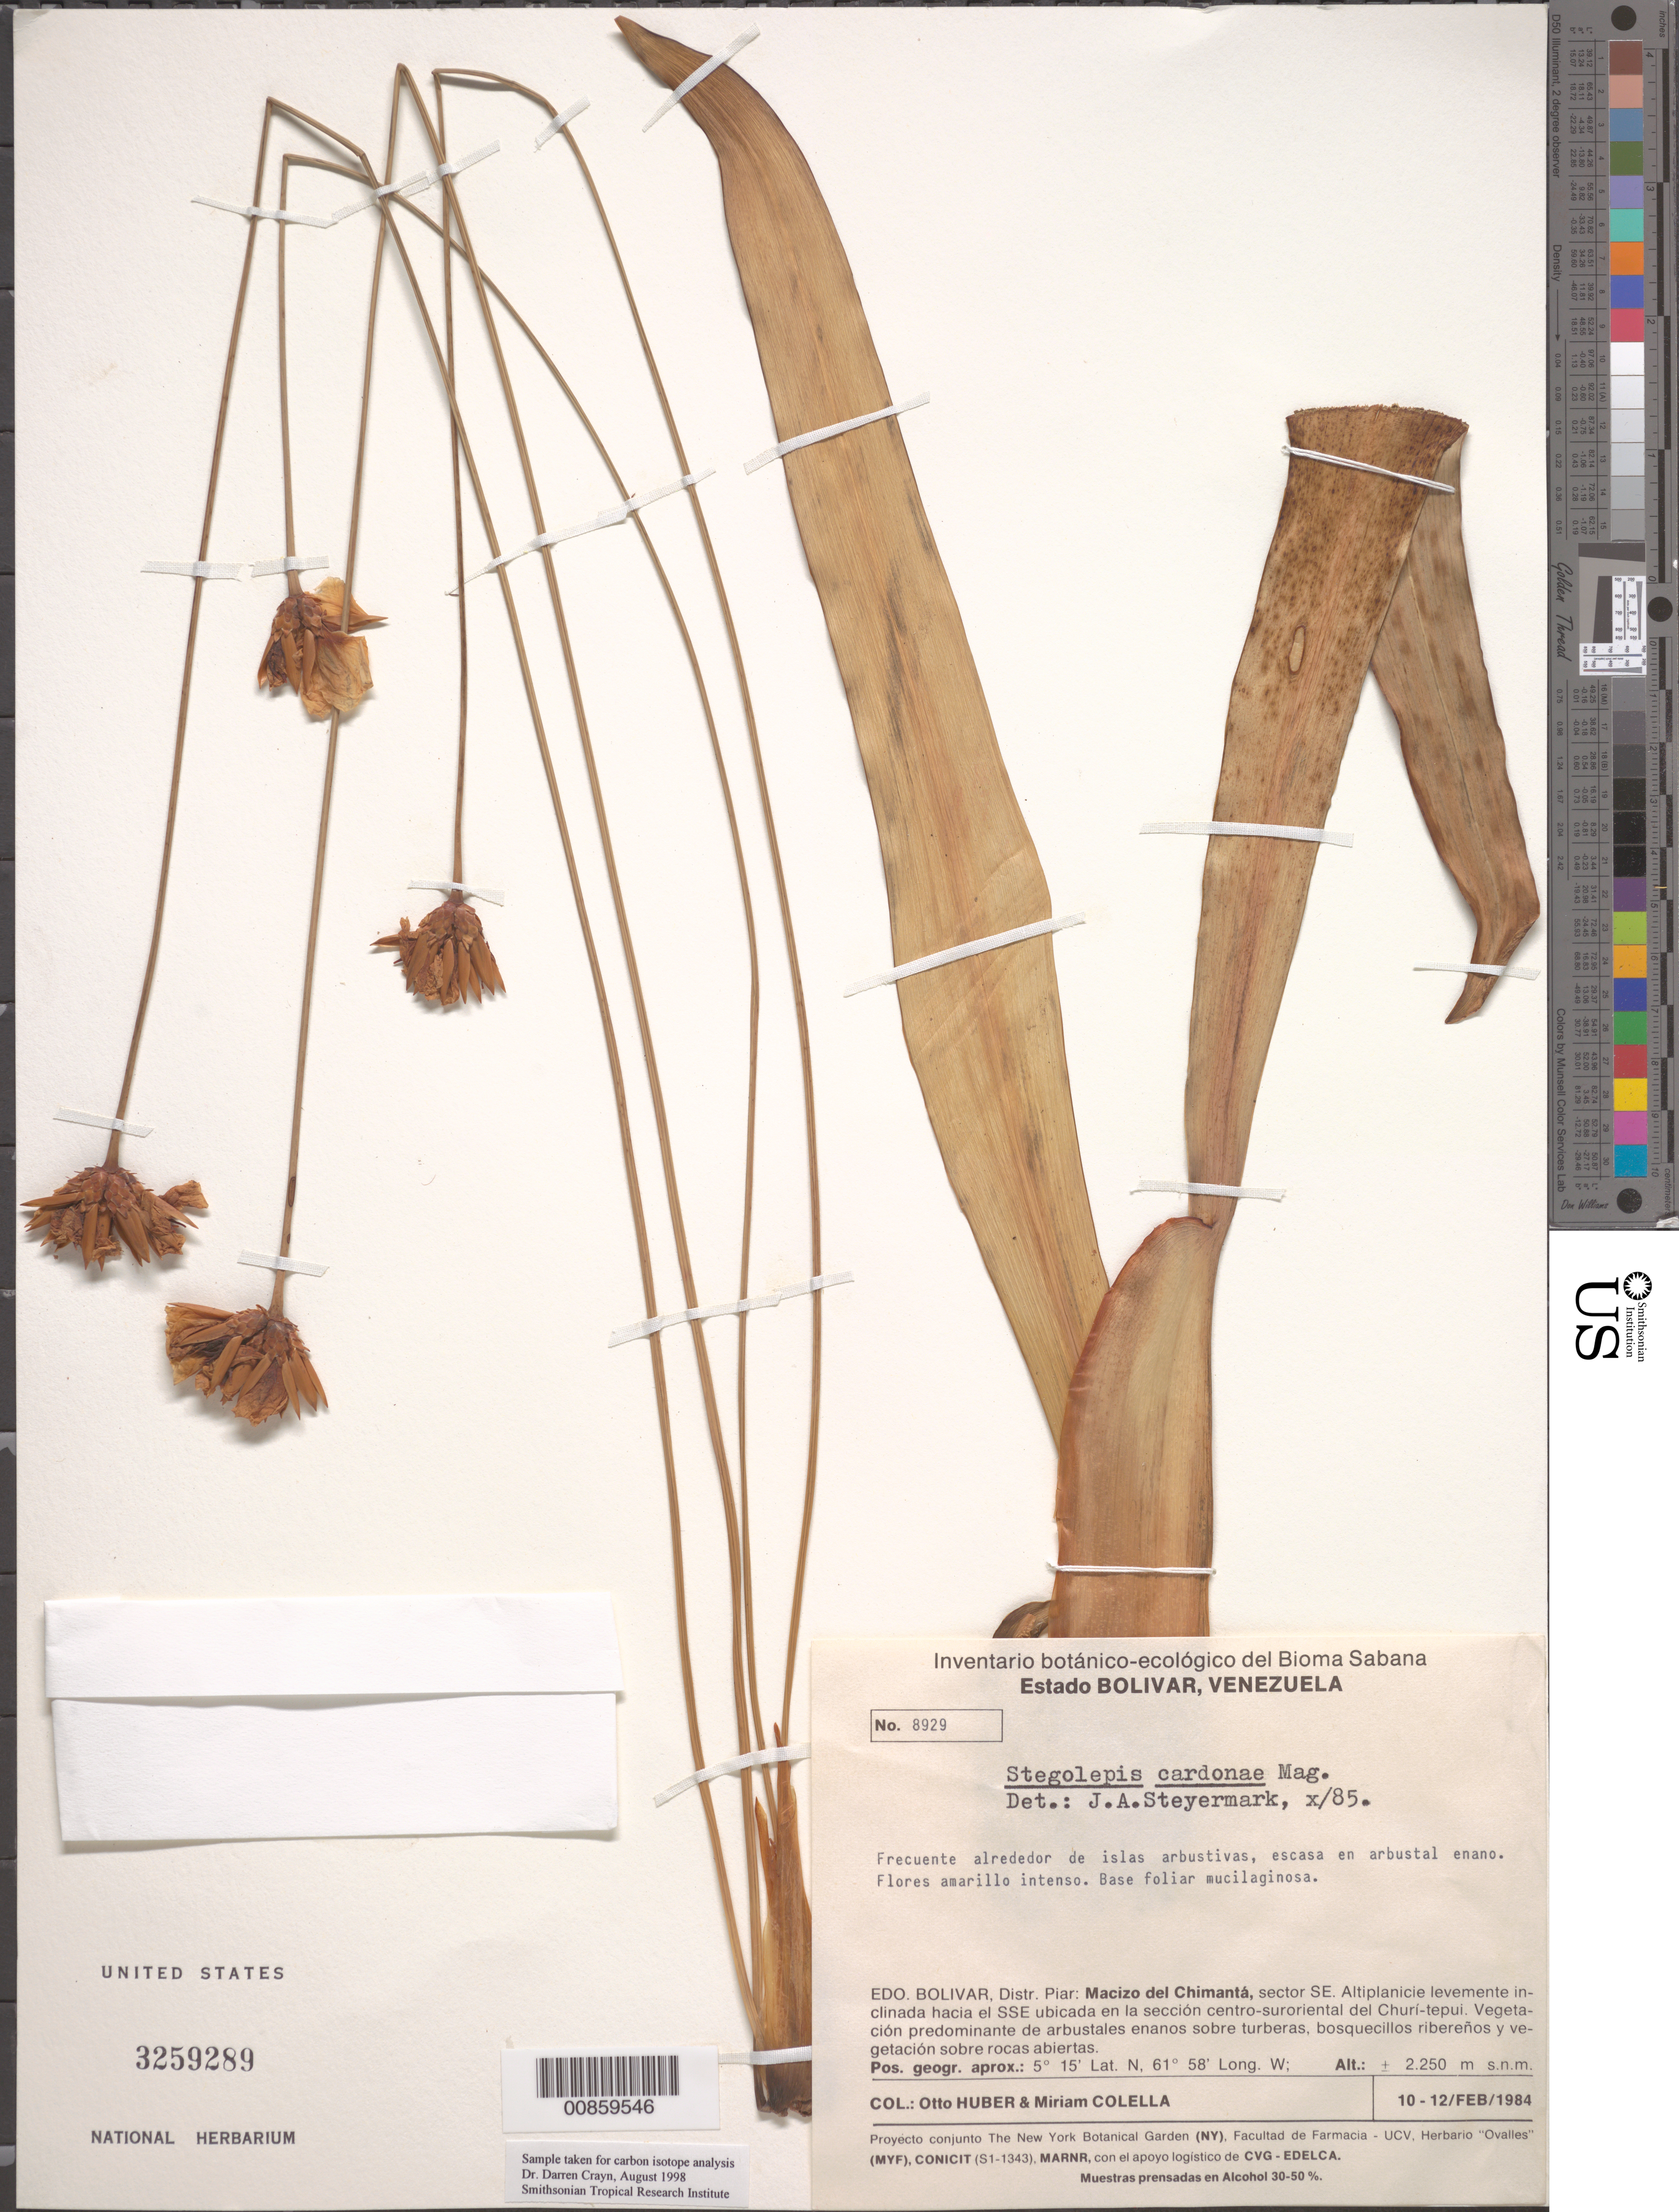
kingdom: Plantae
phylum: Tracheophyta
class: Liliopsida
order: Poales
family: Rapateaceae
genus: Stegolepis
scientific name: Stegolepis cardonae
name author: Maguire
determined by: Steyermark, Julian A., (VEN)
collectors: O. Huber & M. Colella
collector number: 8929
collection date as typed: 10-Feb-84 to 12-Feb-84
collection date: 1984-02-10/1984-02-12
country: Venezuela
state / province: Bolívar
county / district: Piar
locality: Macizo del Chimantá, sector SE. Altiplanicie levemente inclinada hacia el SSE ubicada en al sección centro-suroriental del Churí-tepuí.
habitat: Vegetación de predominante de arbustales enanos sobre turberas, bosquecillos ribereños y vegetación sobre rocas abiertas.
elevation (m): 2250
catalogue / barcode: US 3259289